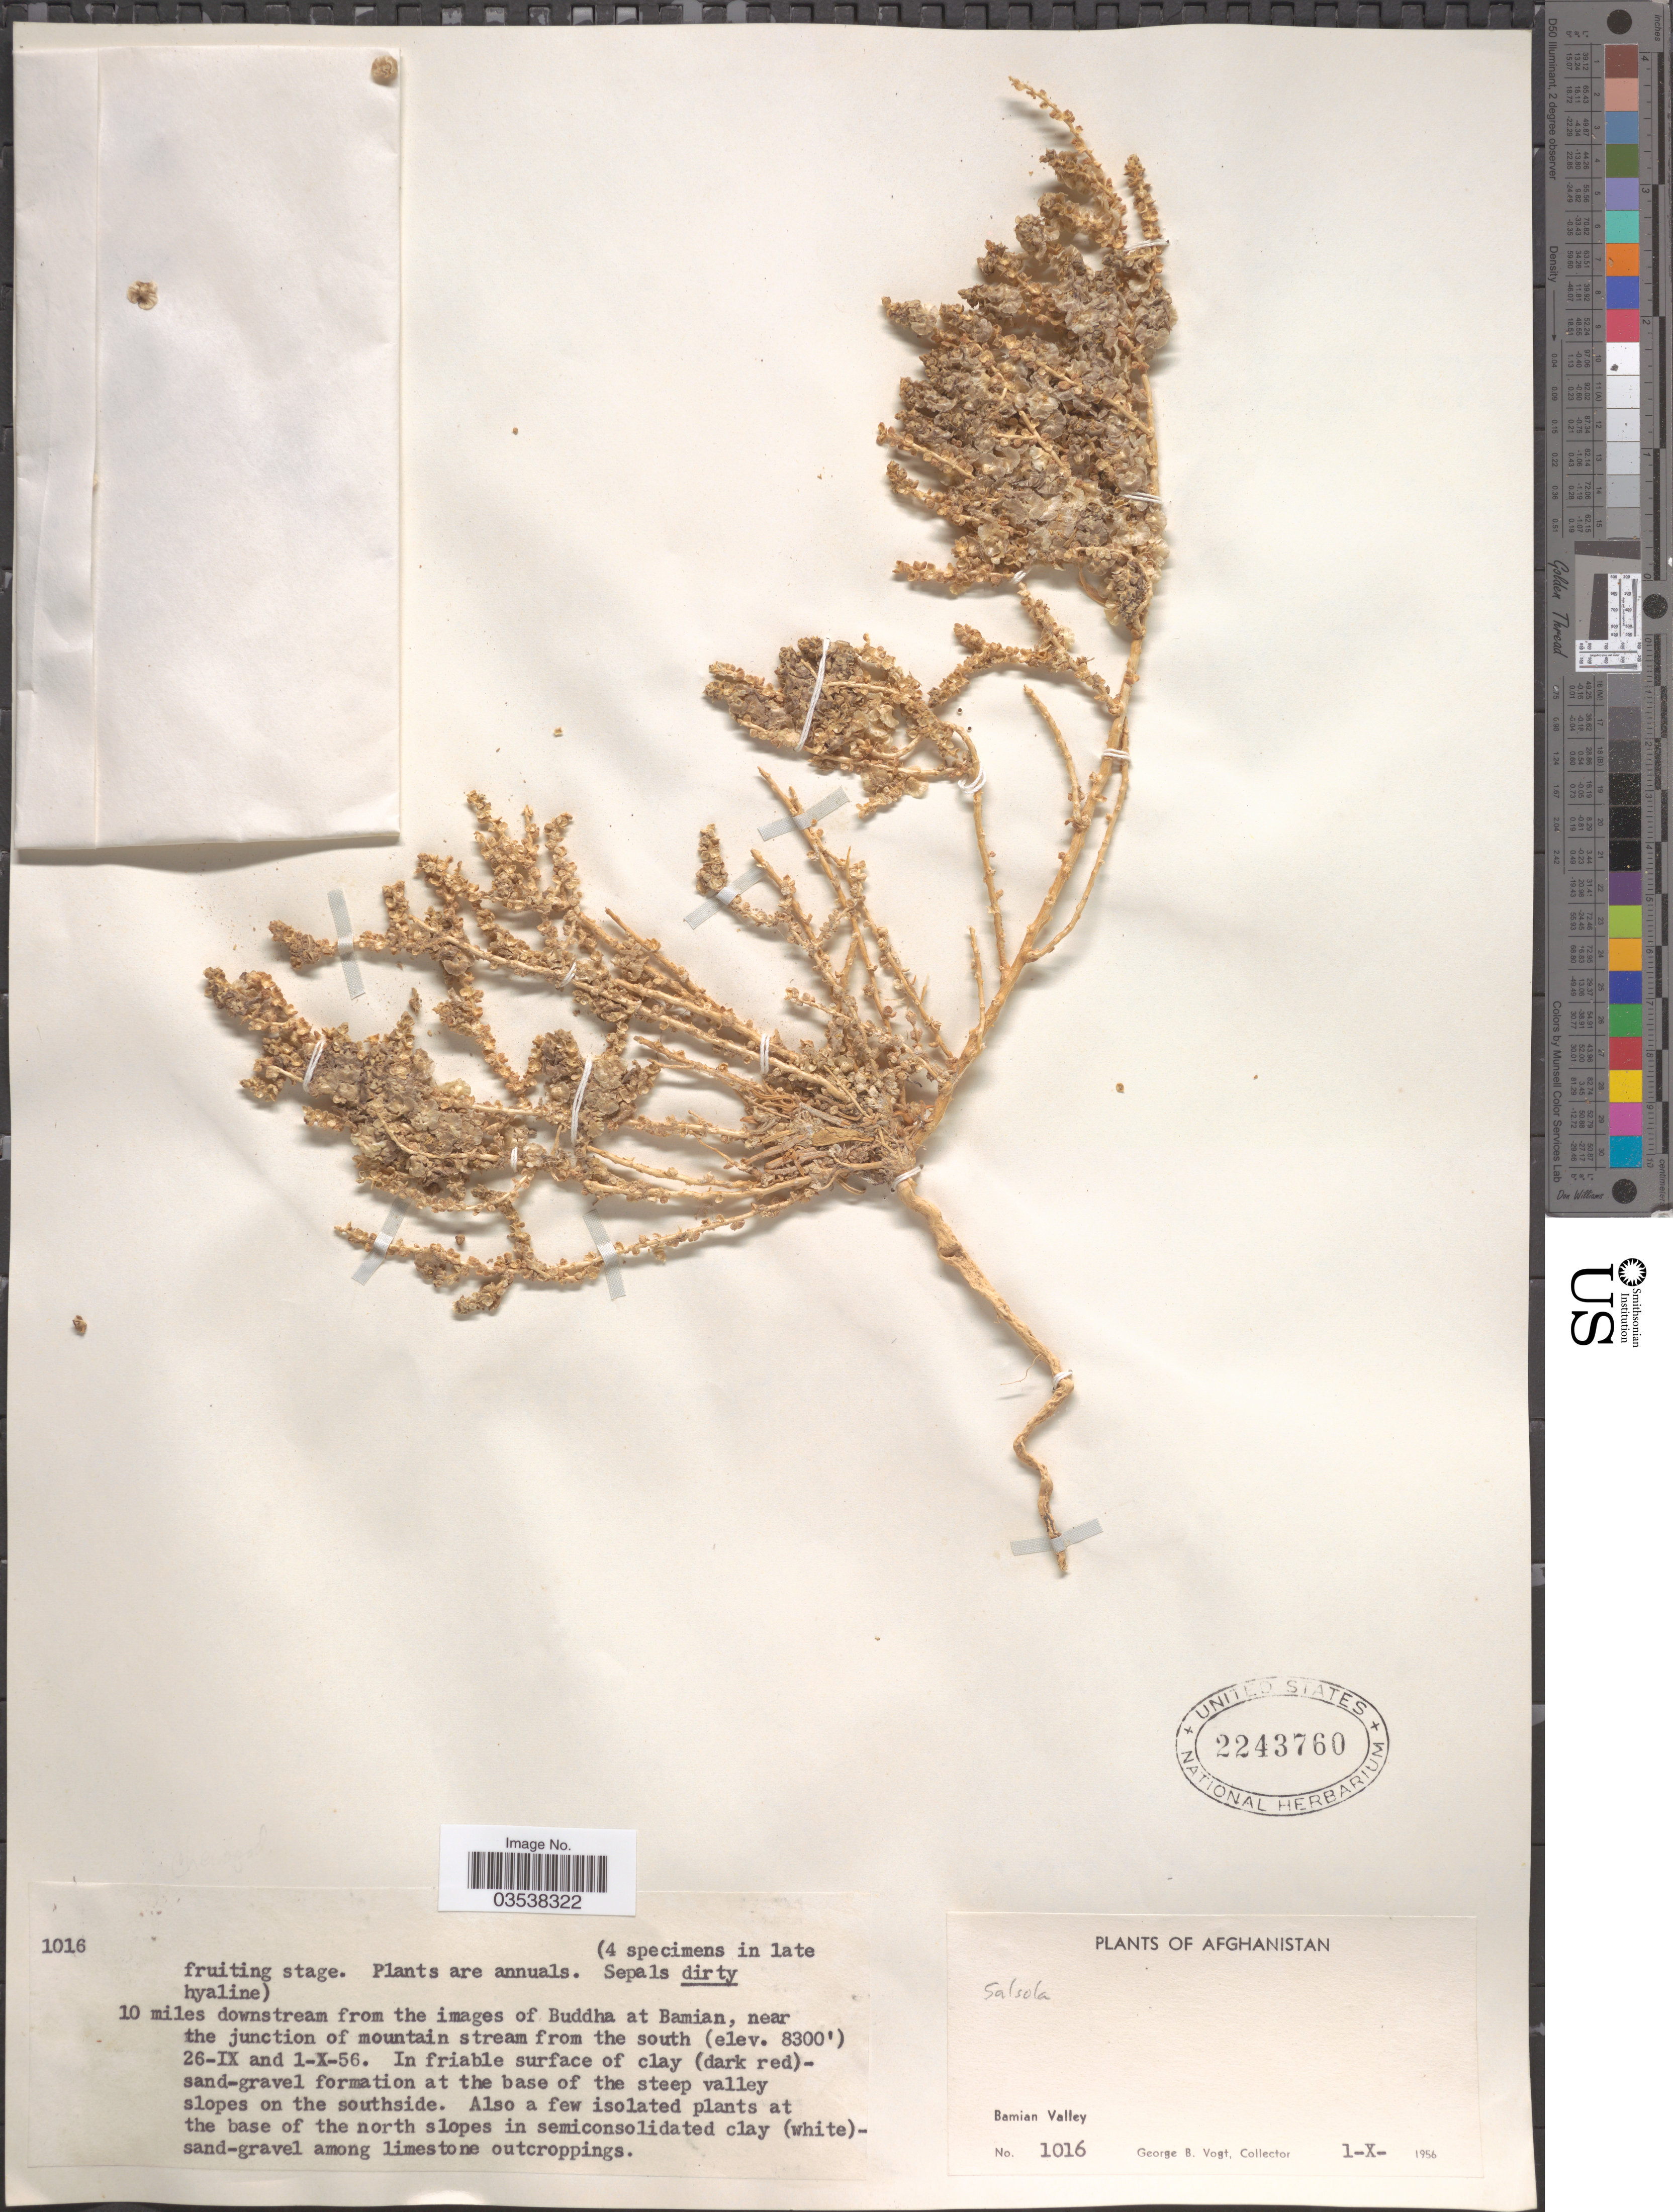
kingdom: Plantae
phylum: Tracheophyta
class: Magnoliopsida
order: Caryophyllales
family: Amaranthaceae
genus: Salsola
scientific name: Salsola sp.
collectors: G. B. Vogt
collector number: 1016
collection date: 1956-10-01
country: Afghanistan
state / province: Bamian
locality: Bamian Valley. 10 miles downstream from the images of Buddha at Bamian, near the junction of mountain stream from the south.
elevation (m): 2530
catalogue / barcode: US 2243760